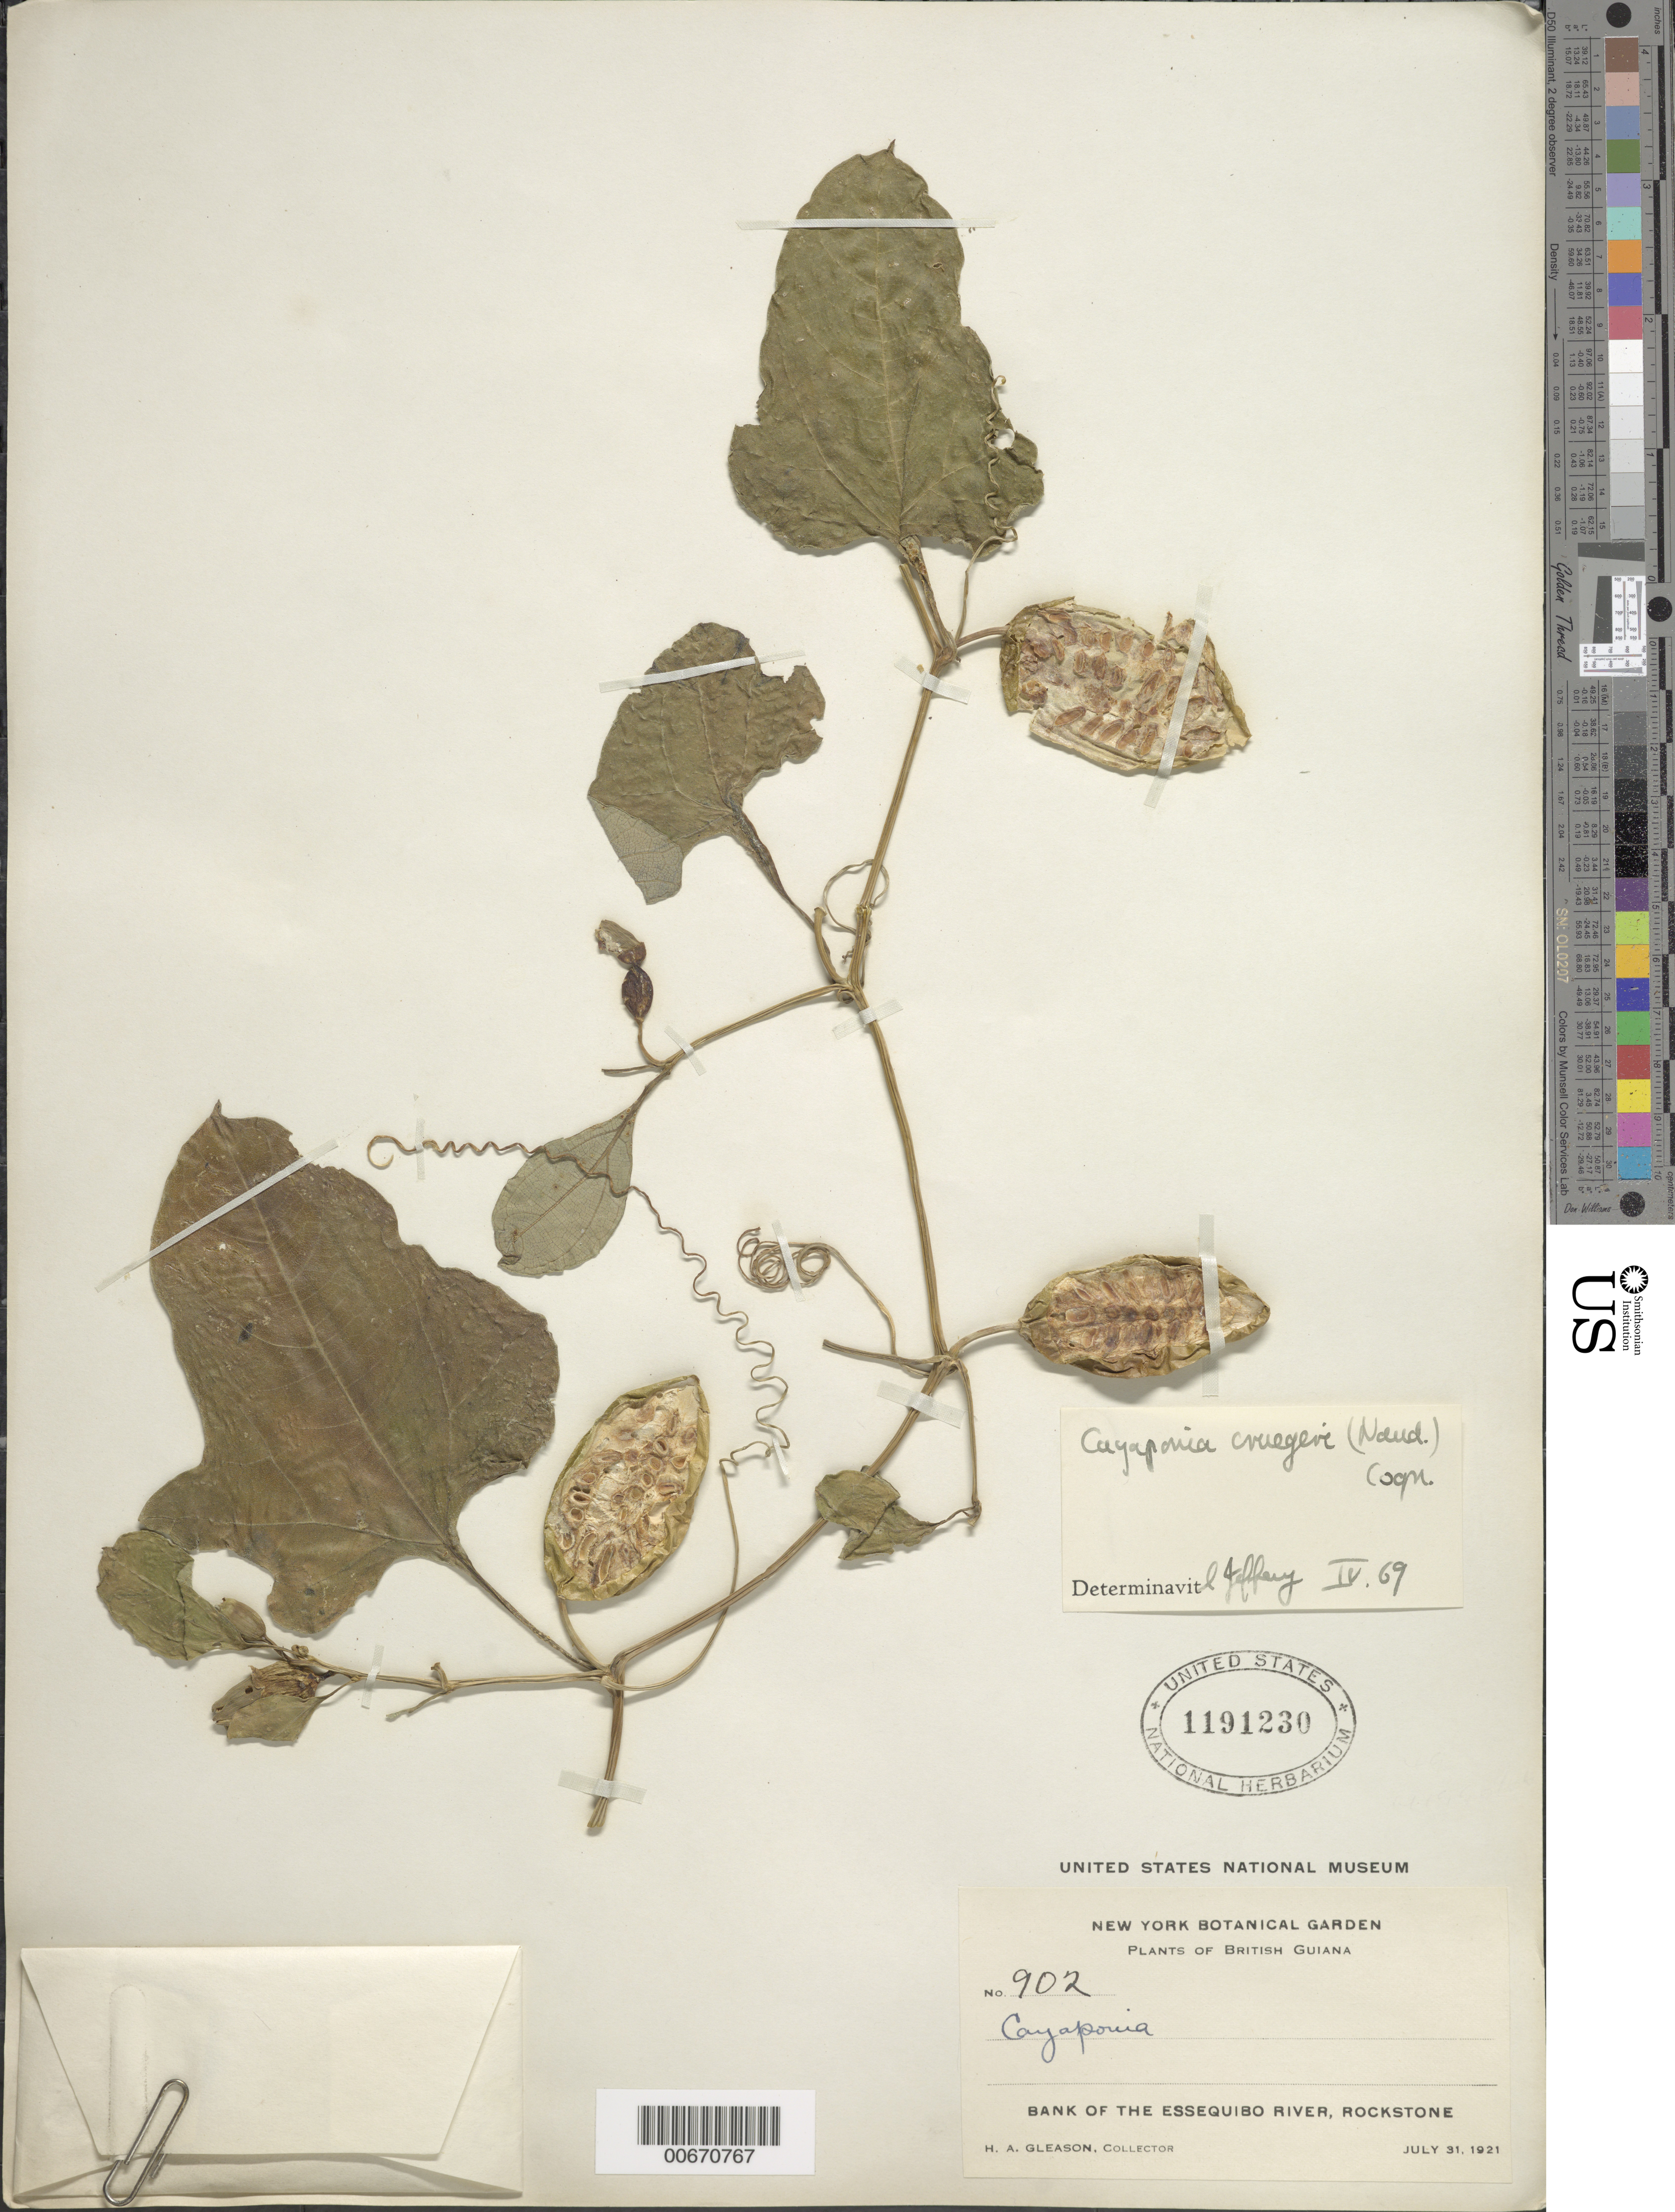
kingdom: Plantae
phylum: Tracheophyta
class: Magnoliopsida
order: Cucurbitales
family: Cucurbitaceae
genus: Cayaponia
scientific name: Cayaponia cruegeri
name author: (Naudin) Cogn.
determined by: Jeffrey, C.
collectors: H. A. Gleason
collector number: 902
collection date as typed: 31-Jul-21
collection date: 1921-07-31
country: Guyana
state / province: U. Demerara-Berbice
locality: Rockstone, on the Essequibo River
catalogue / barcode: US 1191230